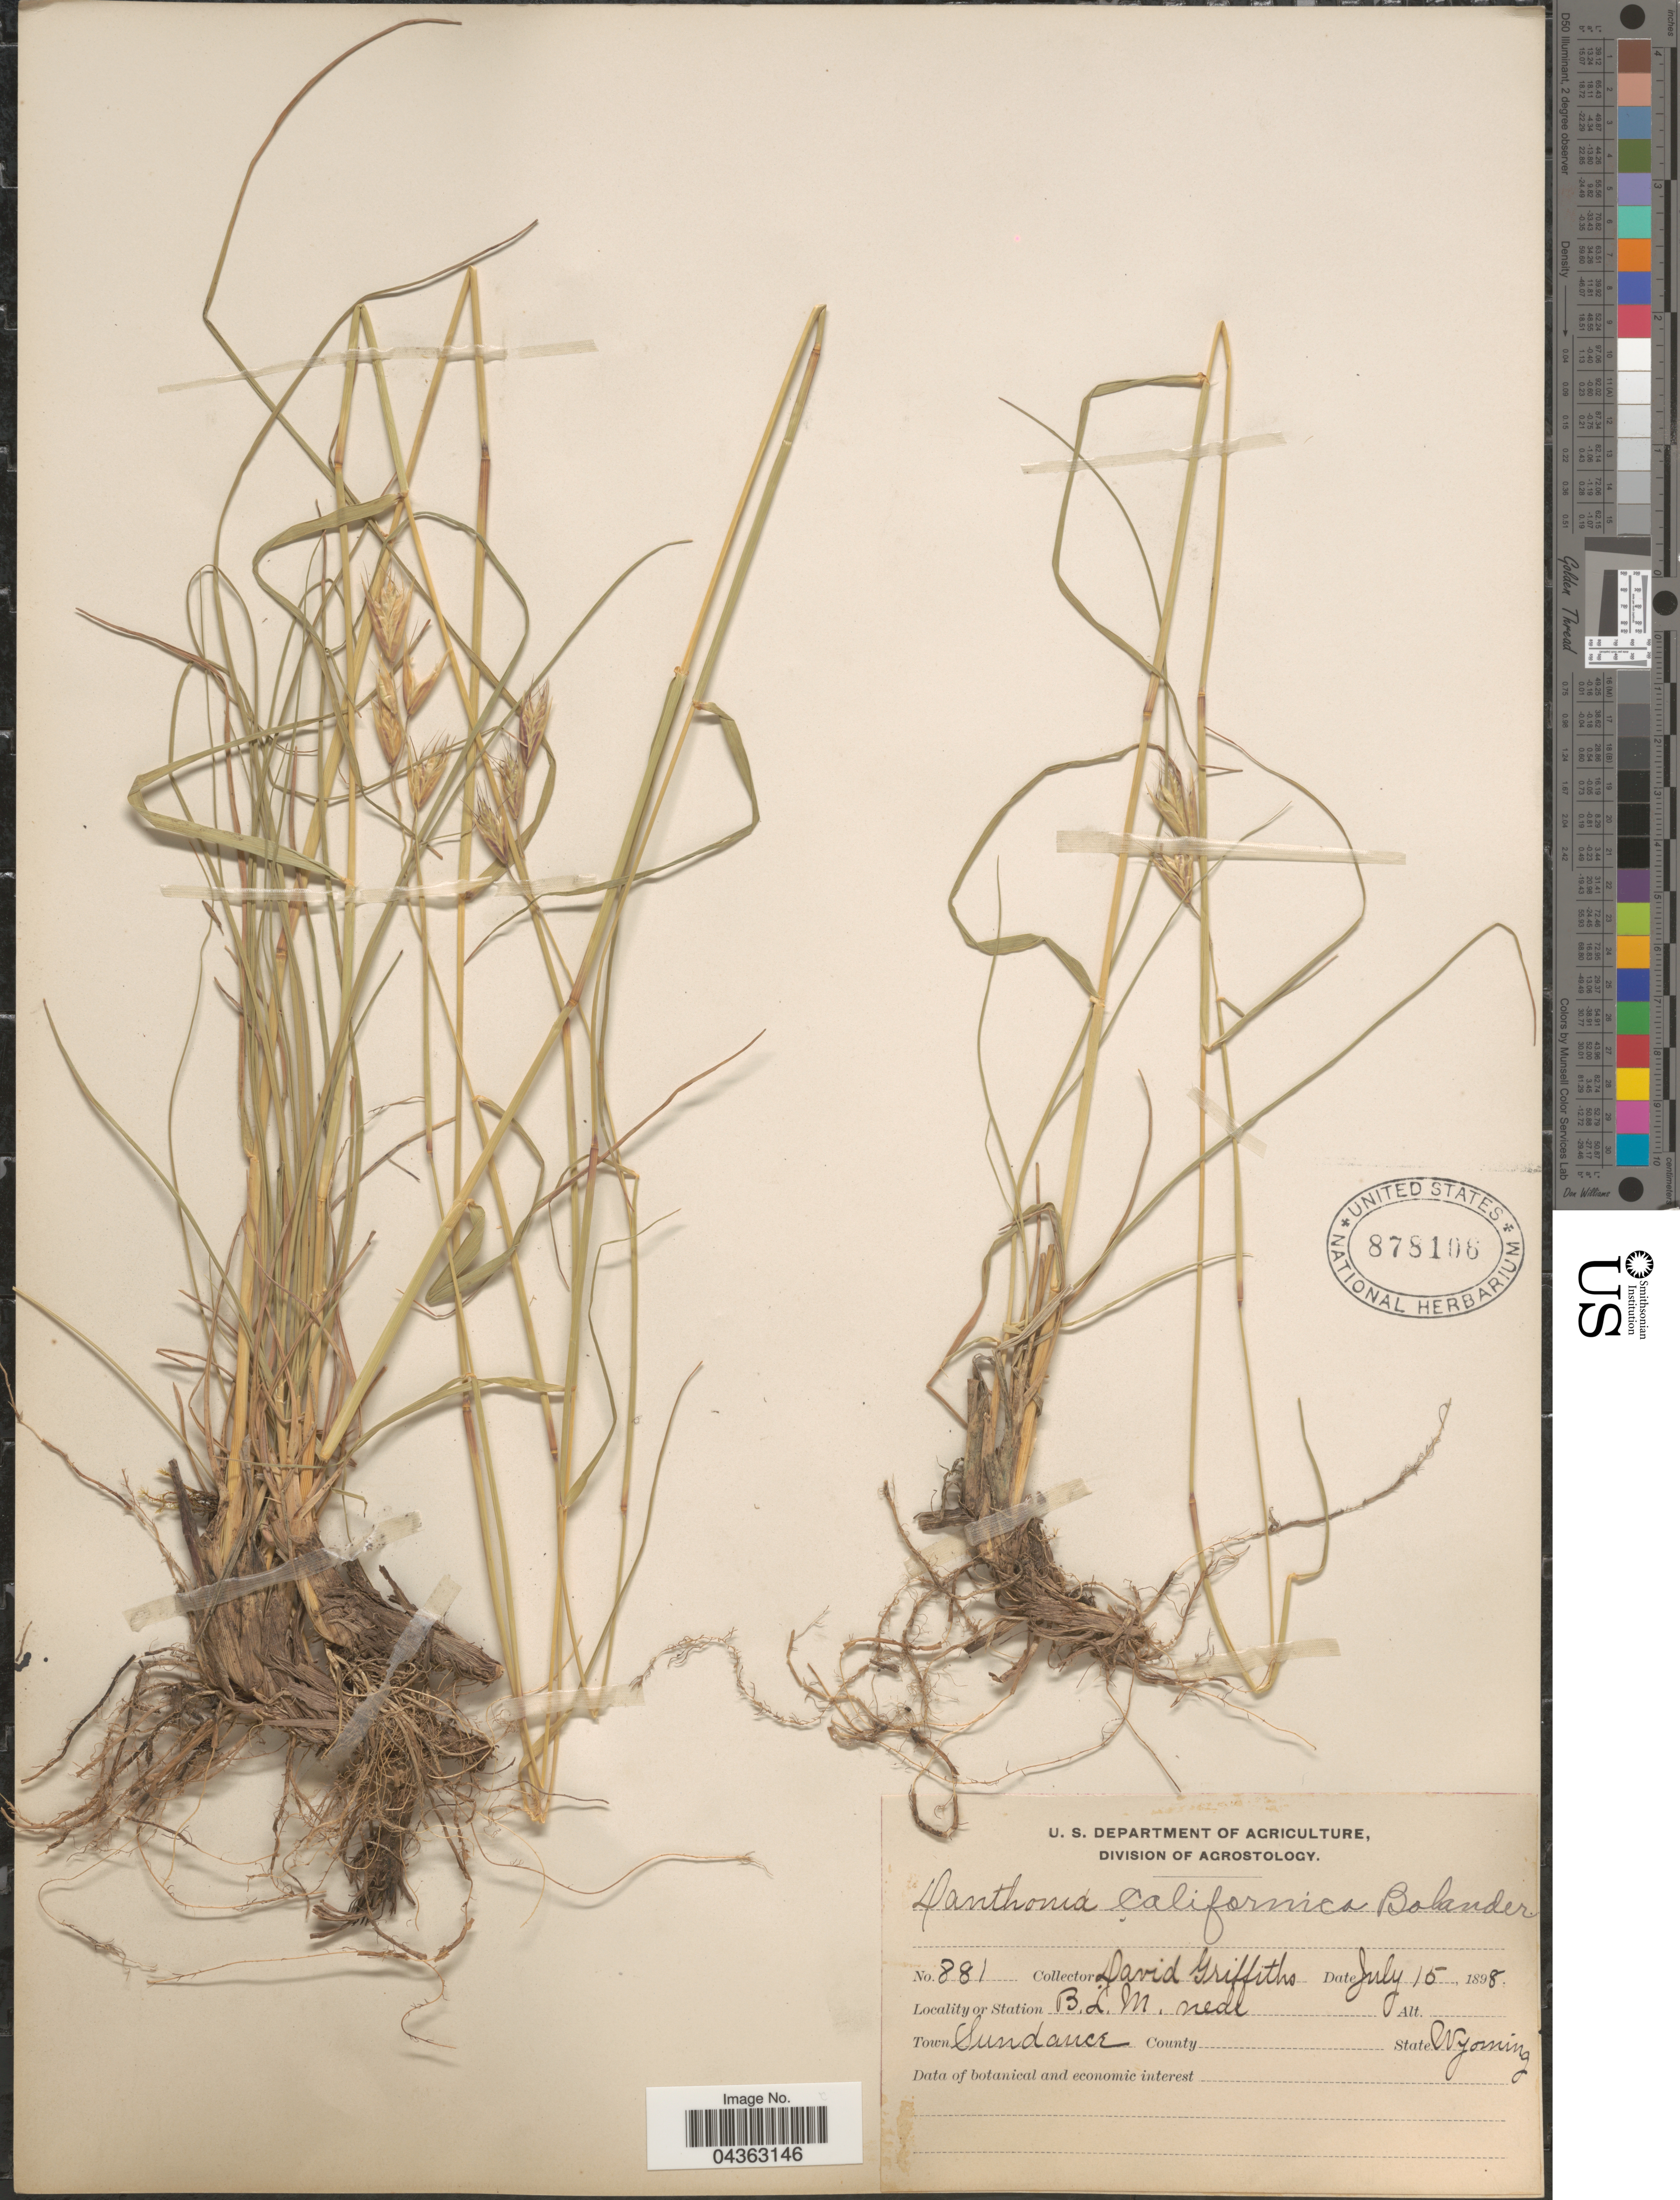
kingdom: Plantae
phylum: Tracheophyta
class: Liliopsida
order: Poales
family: Poaceae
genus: Danthonia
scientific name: Danthonia californica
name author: Bol.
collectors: D. Griffiths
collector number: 881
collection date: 1898-07-15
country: United States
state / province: Wyoming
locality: B. L. M. near Town Sundance.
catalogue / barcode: US 878106